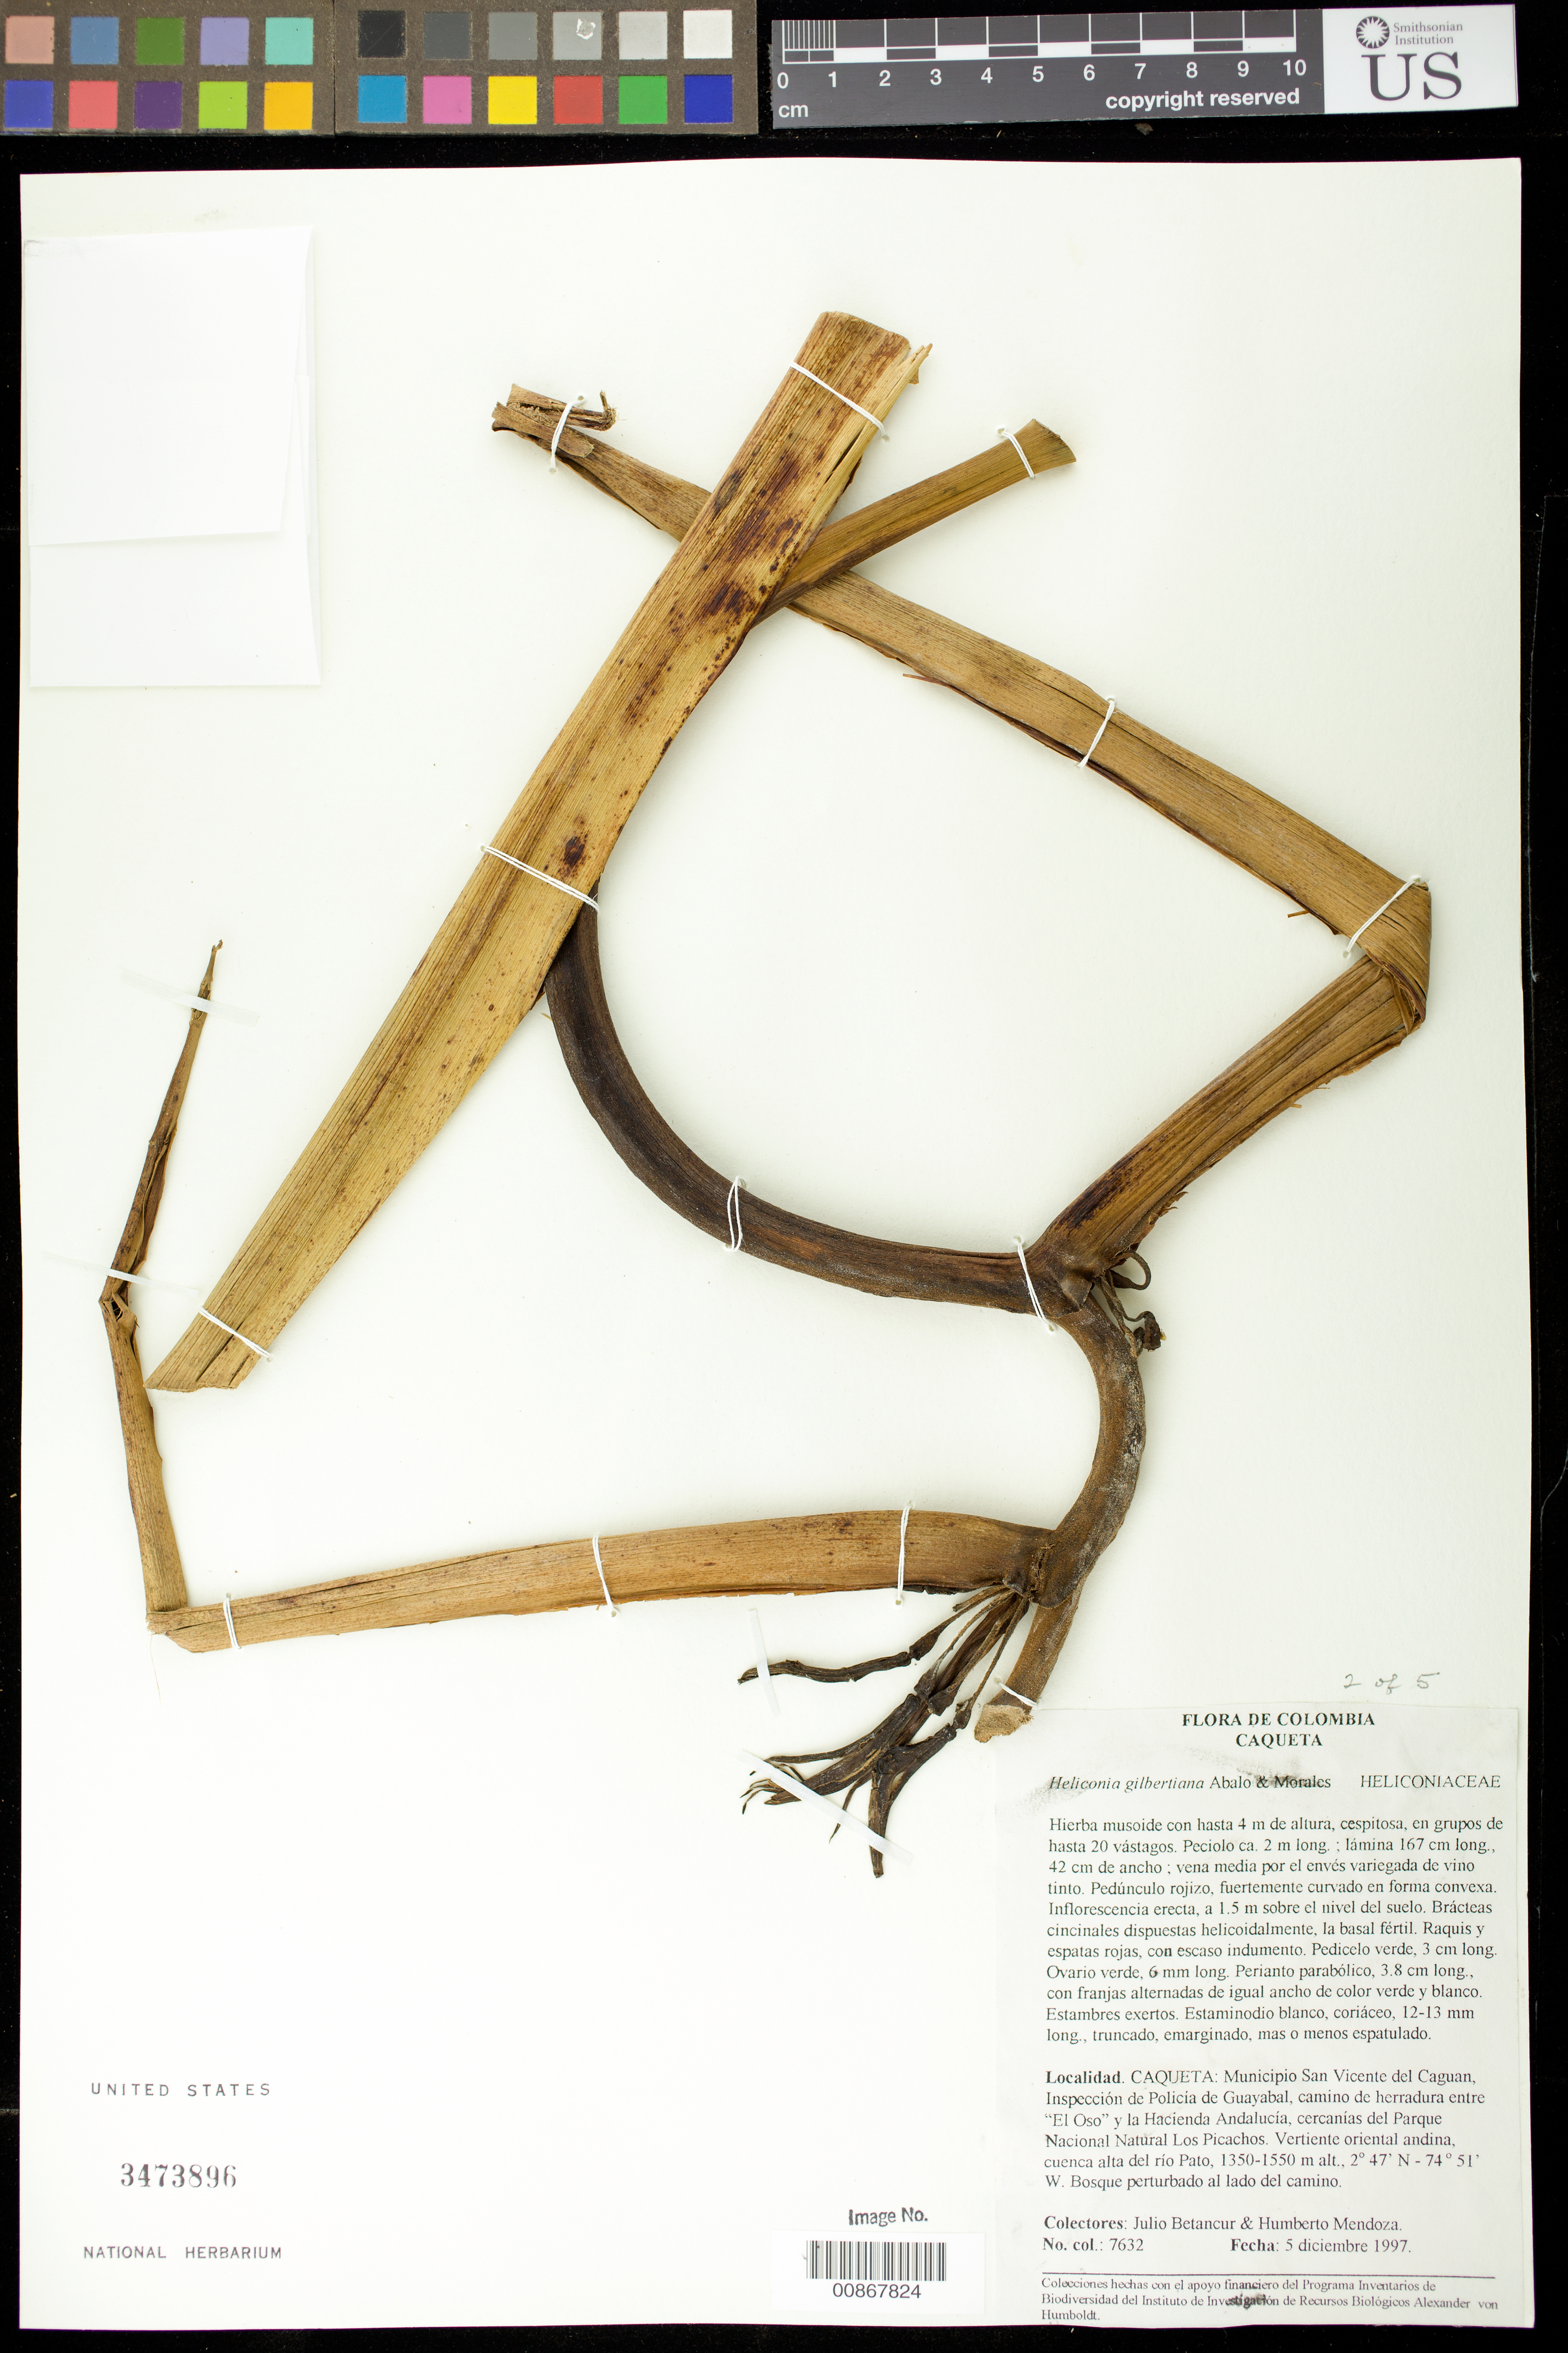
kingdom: Plantae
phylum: Tracheophyta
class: Liliopsida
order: Zingiberales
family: Heliconiaceae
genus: Heliconia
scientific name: Heliconia gilbertiana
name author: Abalo & G. Morales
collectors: J. C. Betancur & H. Mendoza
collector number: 7632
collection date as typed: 05 Dec 1997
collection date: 1997-12-05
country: Colombia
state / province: Caquetá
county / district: San Vicente del Caguan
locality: Inspeccion de Policia de Guayabal, camino de herradura entre "El Oso" y la Hacienda Andalusia, cercanias del Pargue Nacional Natural Los Picachos. Vertiento oriental andina,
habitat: Bosque perturbado lado del camino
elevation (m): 1350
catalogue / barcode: US 3473896